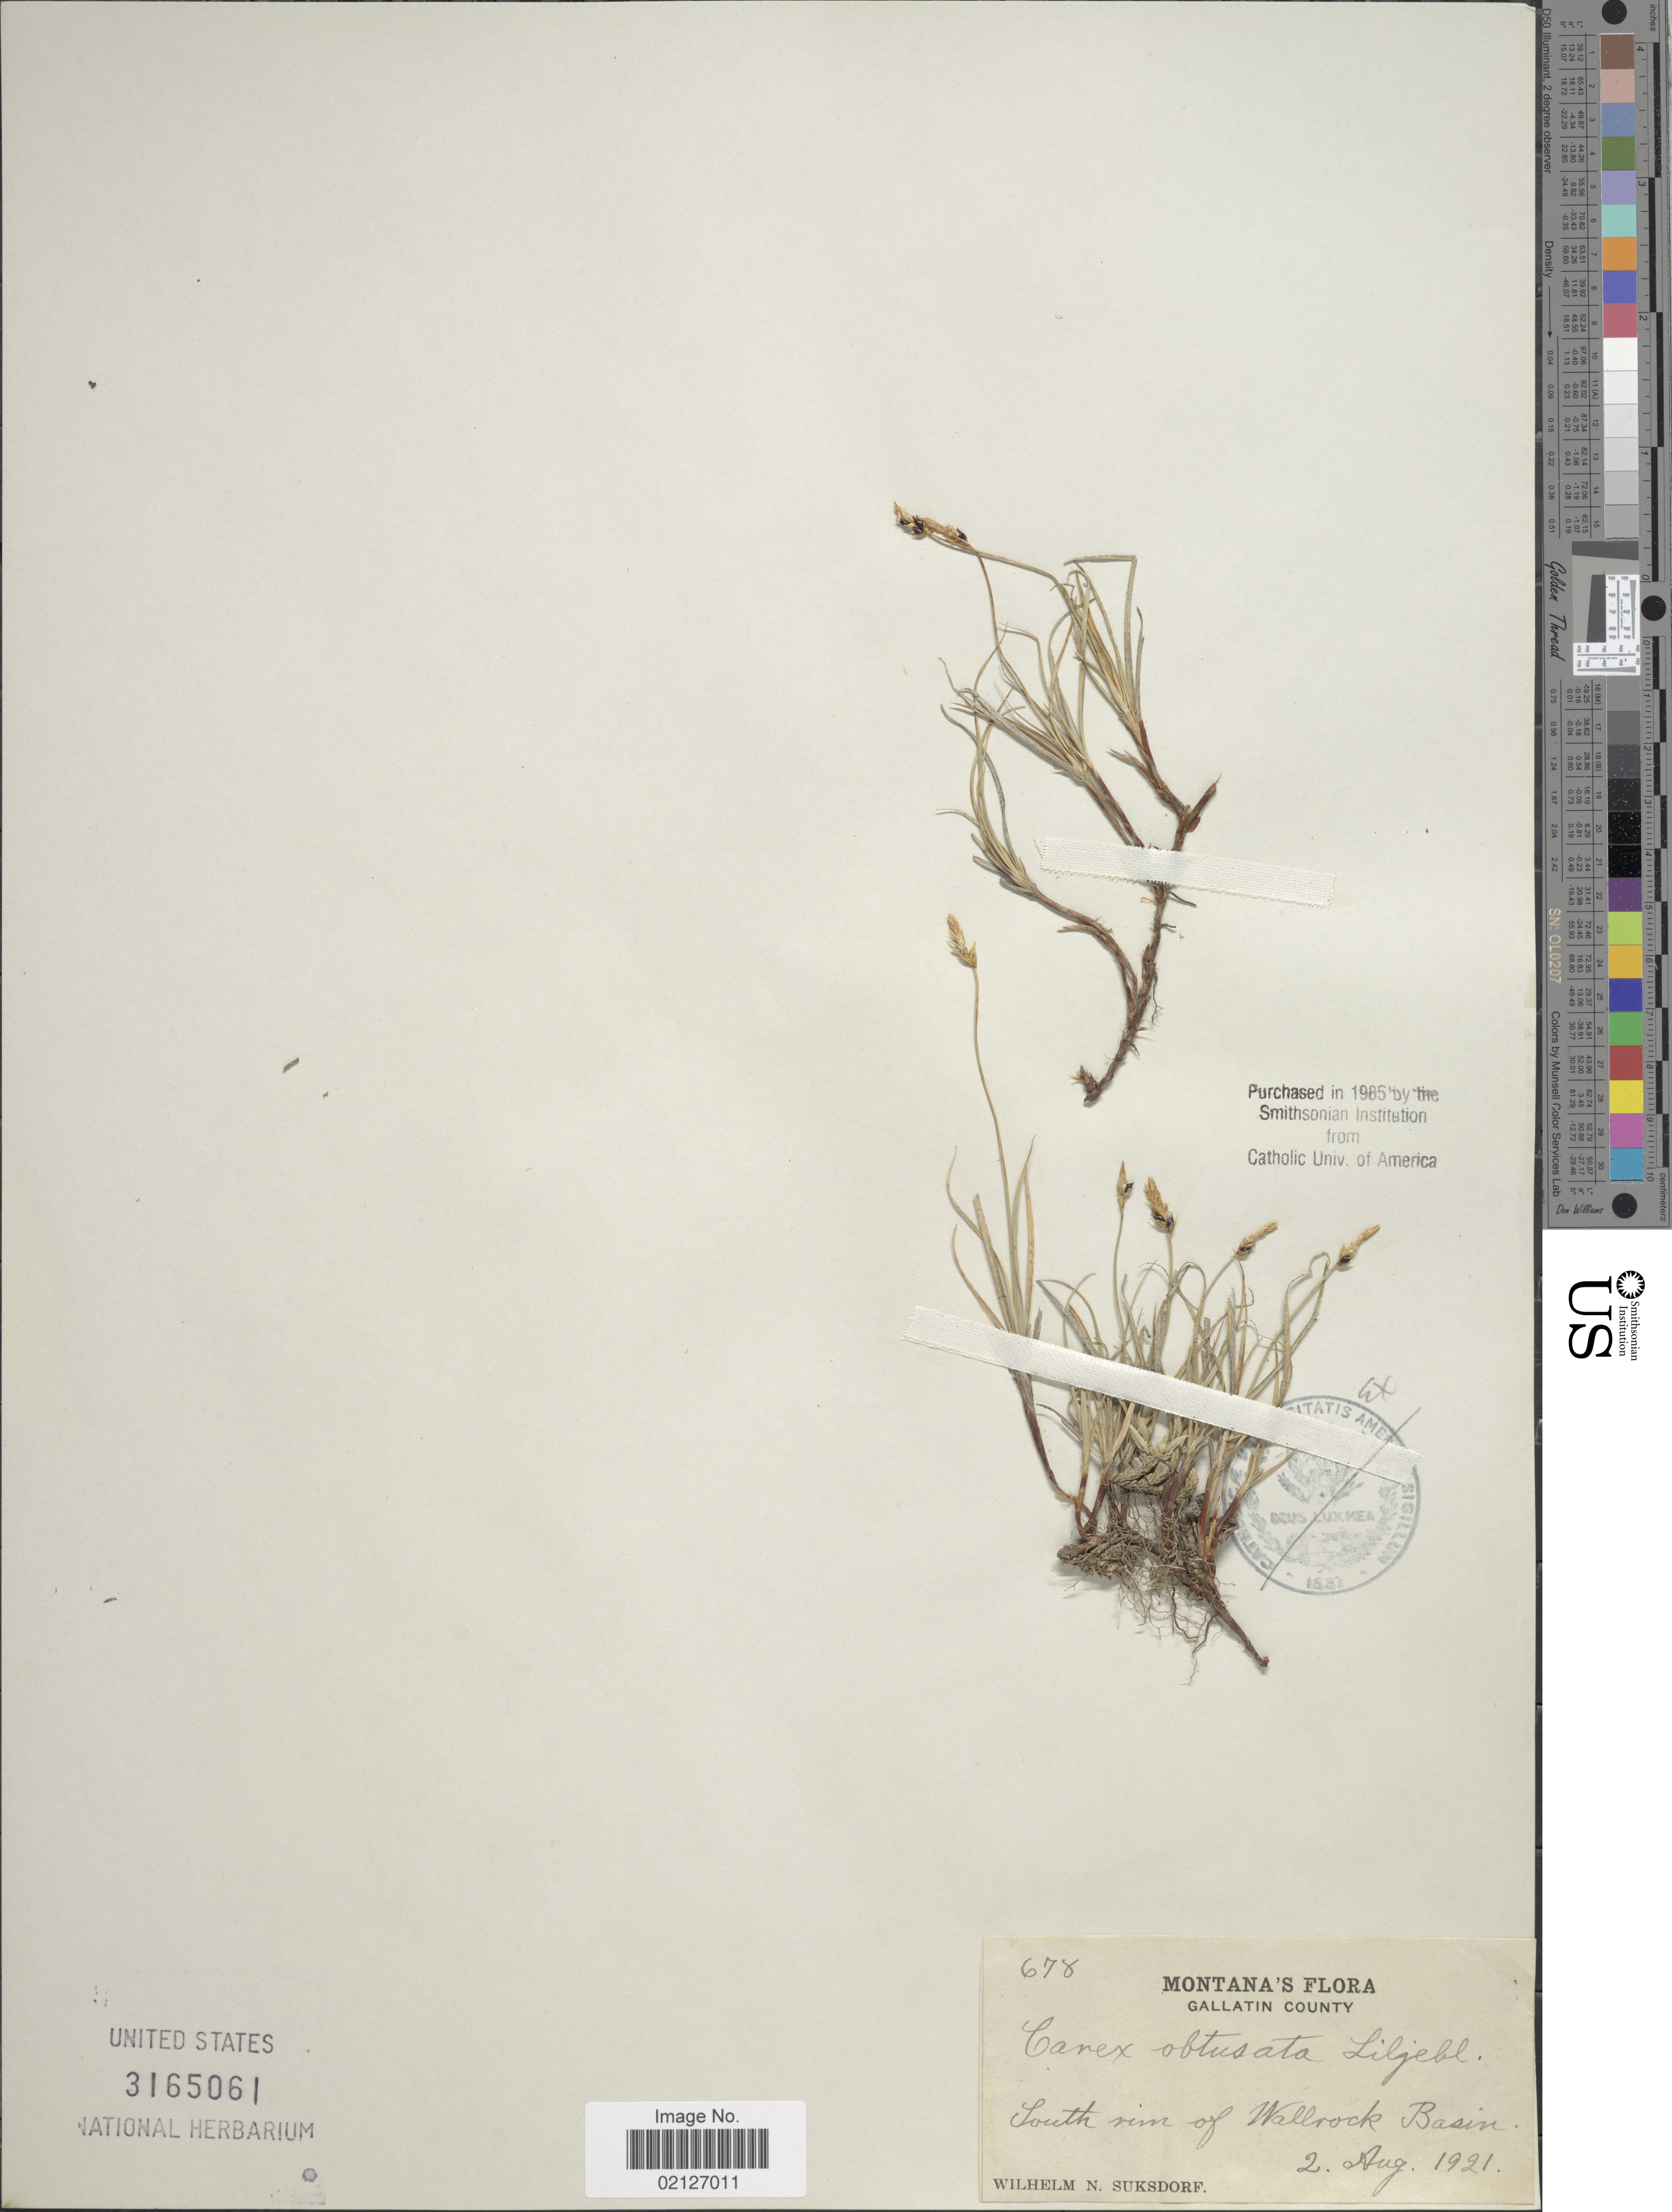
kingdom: Plantae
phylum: Tracheophyta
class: Liliopsida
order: Poales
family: Cyperaceae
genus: Carex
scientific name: Carex obtusata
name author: Lilj.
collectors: W. N. Suksdorf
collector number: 678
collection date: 1921-08-02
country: United States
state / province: Montana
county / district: Gallatin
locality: S rim of Wallrock Basin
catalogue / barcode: US 3165061